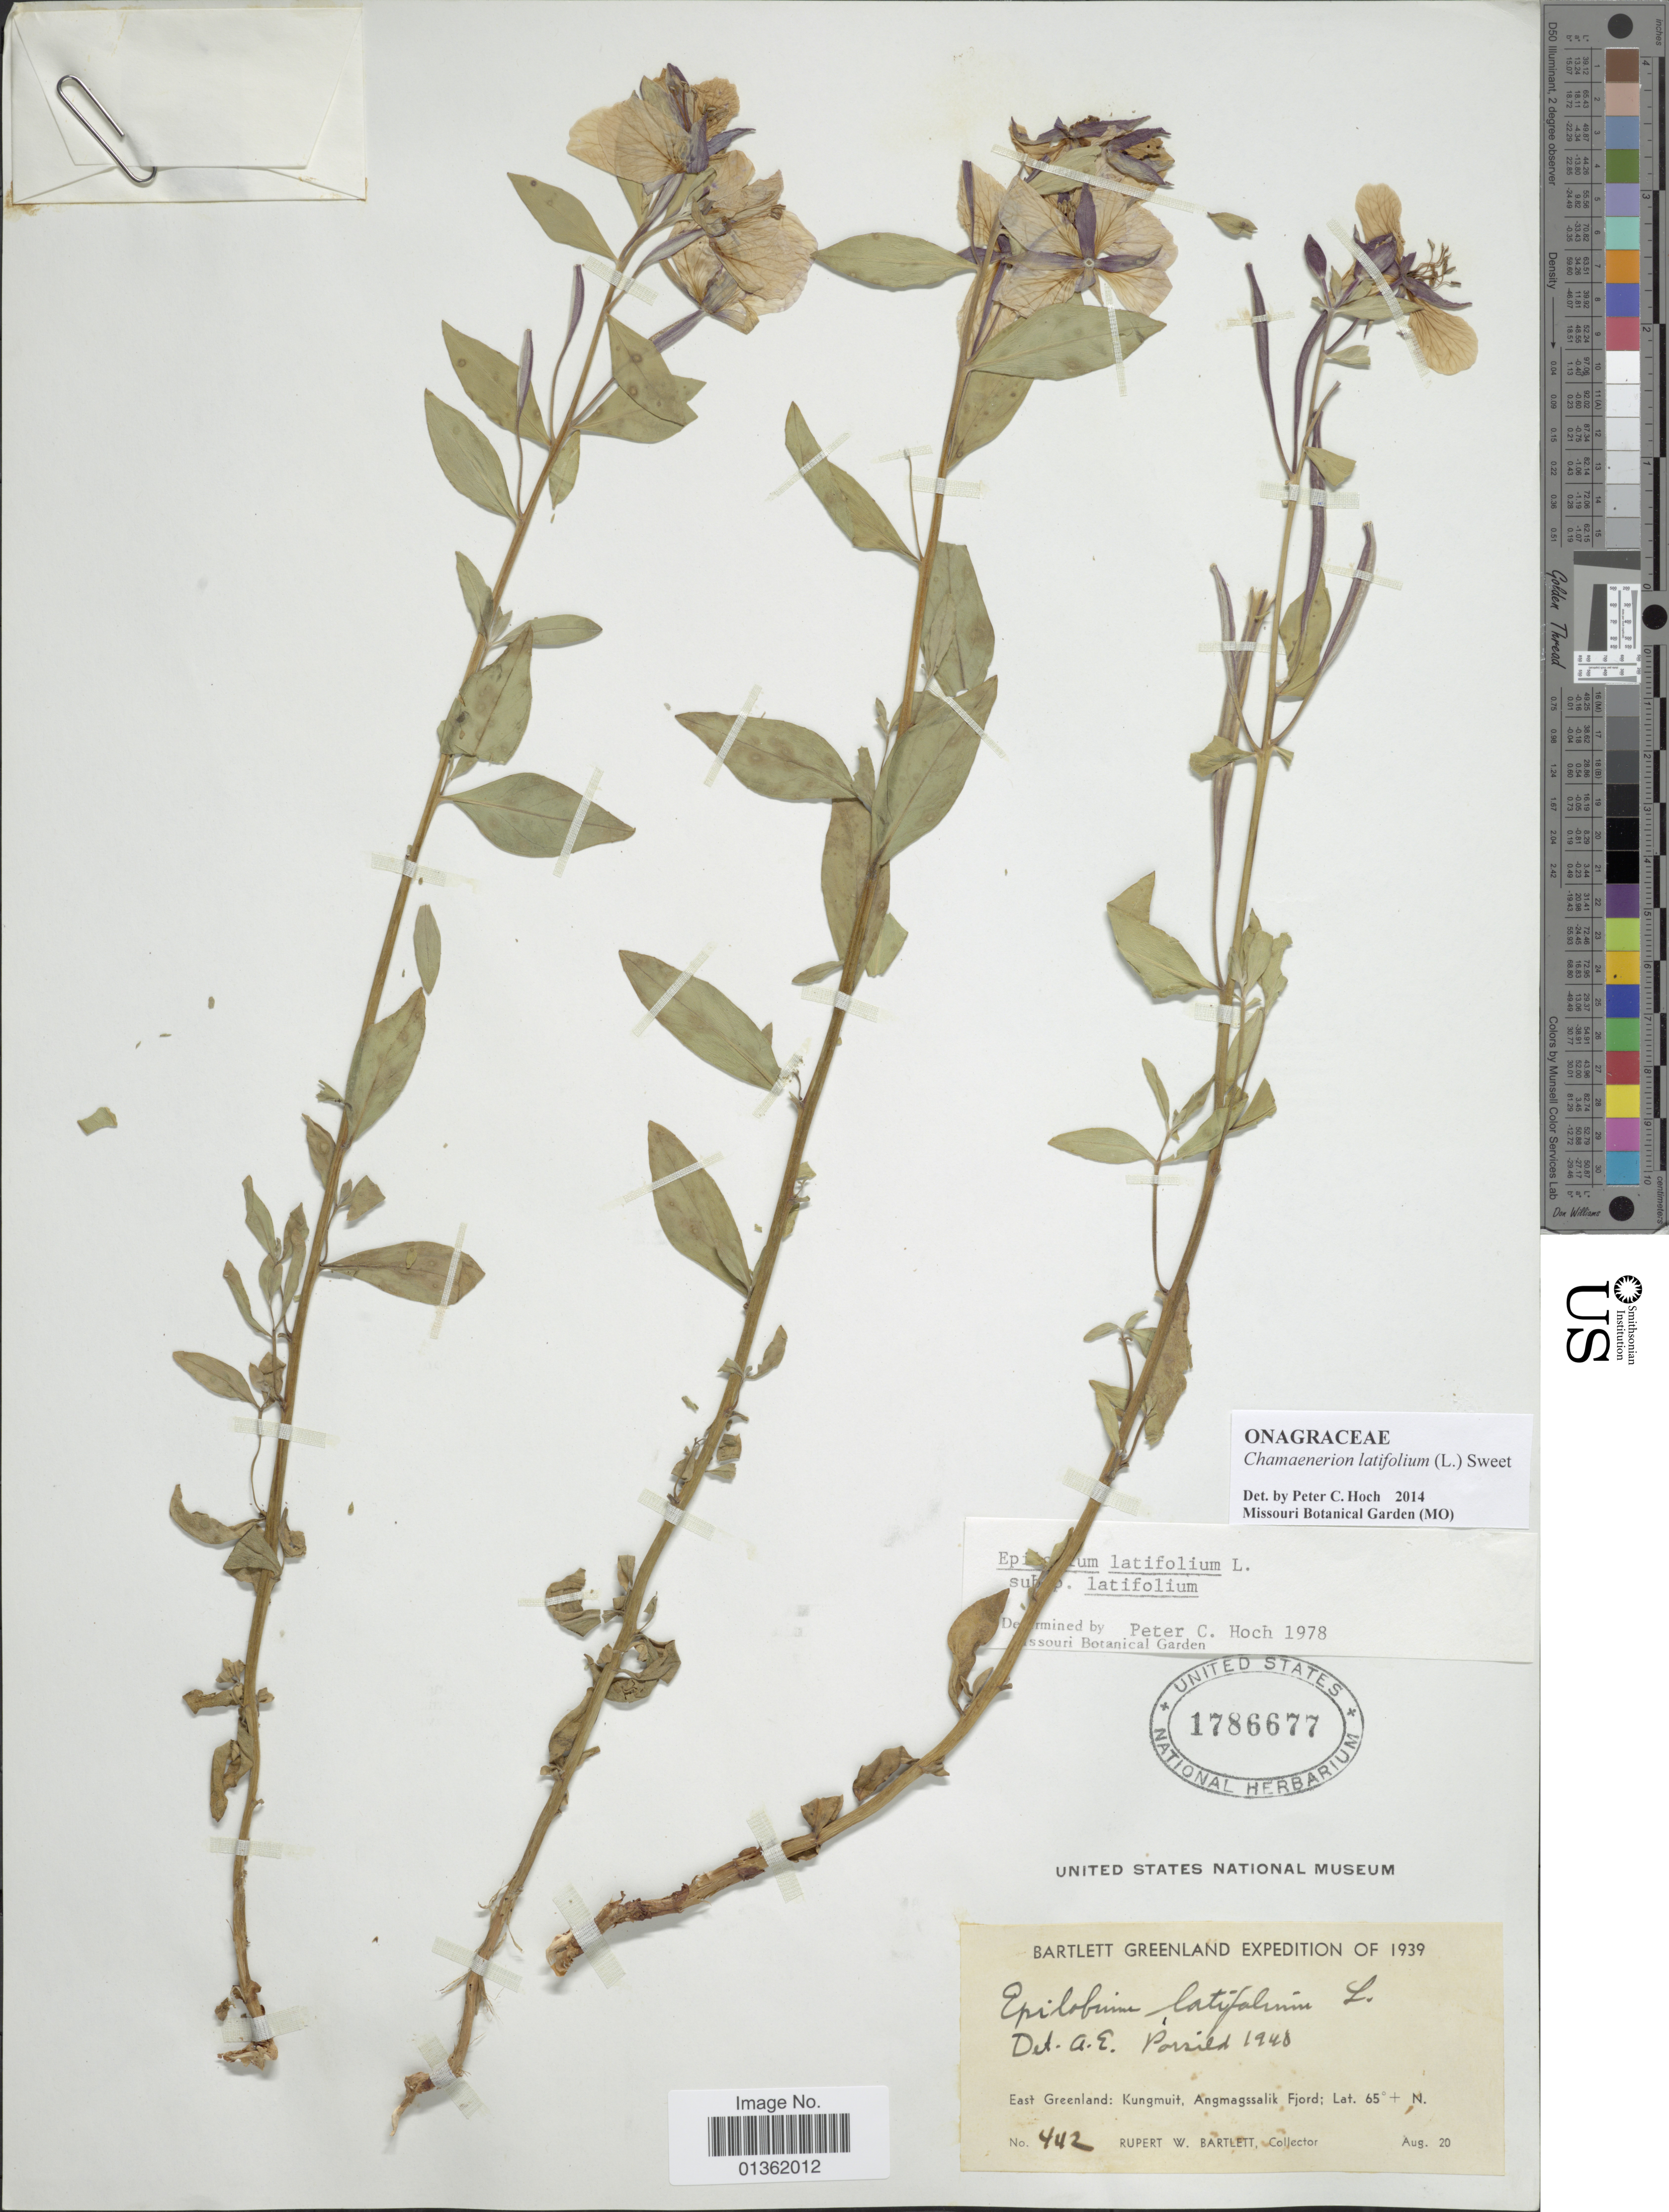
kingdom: Plantae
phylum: Tracheophyta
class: Magnoliopsida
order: Myrtales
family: Onagraceae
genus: Chamaenerion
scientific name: Chamaenerion latifolium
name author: (L.) Th. Fr. & Lange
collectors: R. W. Bartlett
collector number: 442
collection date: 1939-08-20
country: Greenland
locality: East Greenland: Kungmuit, Angmagssalik Fjord.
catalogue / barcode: US 1786677